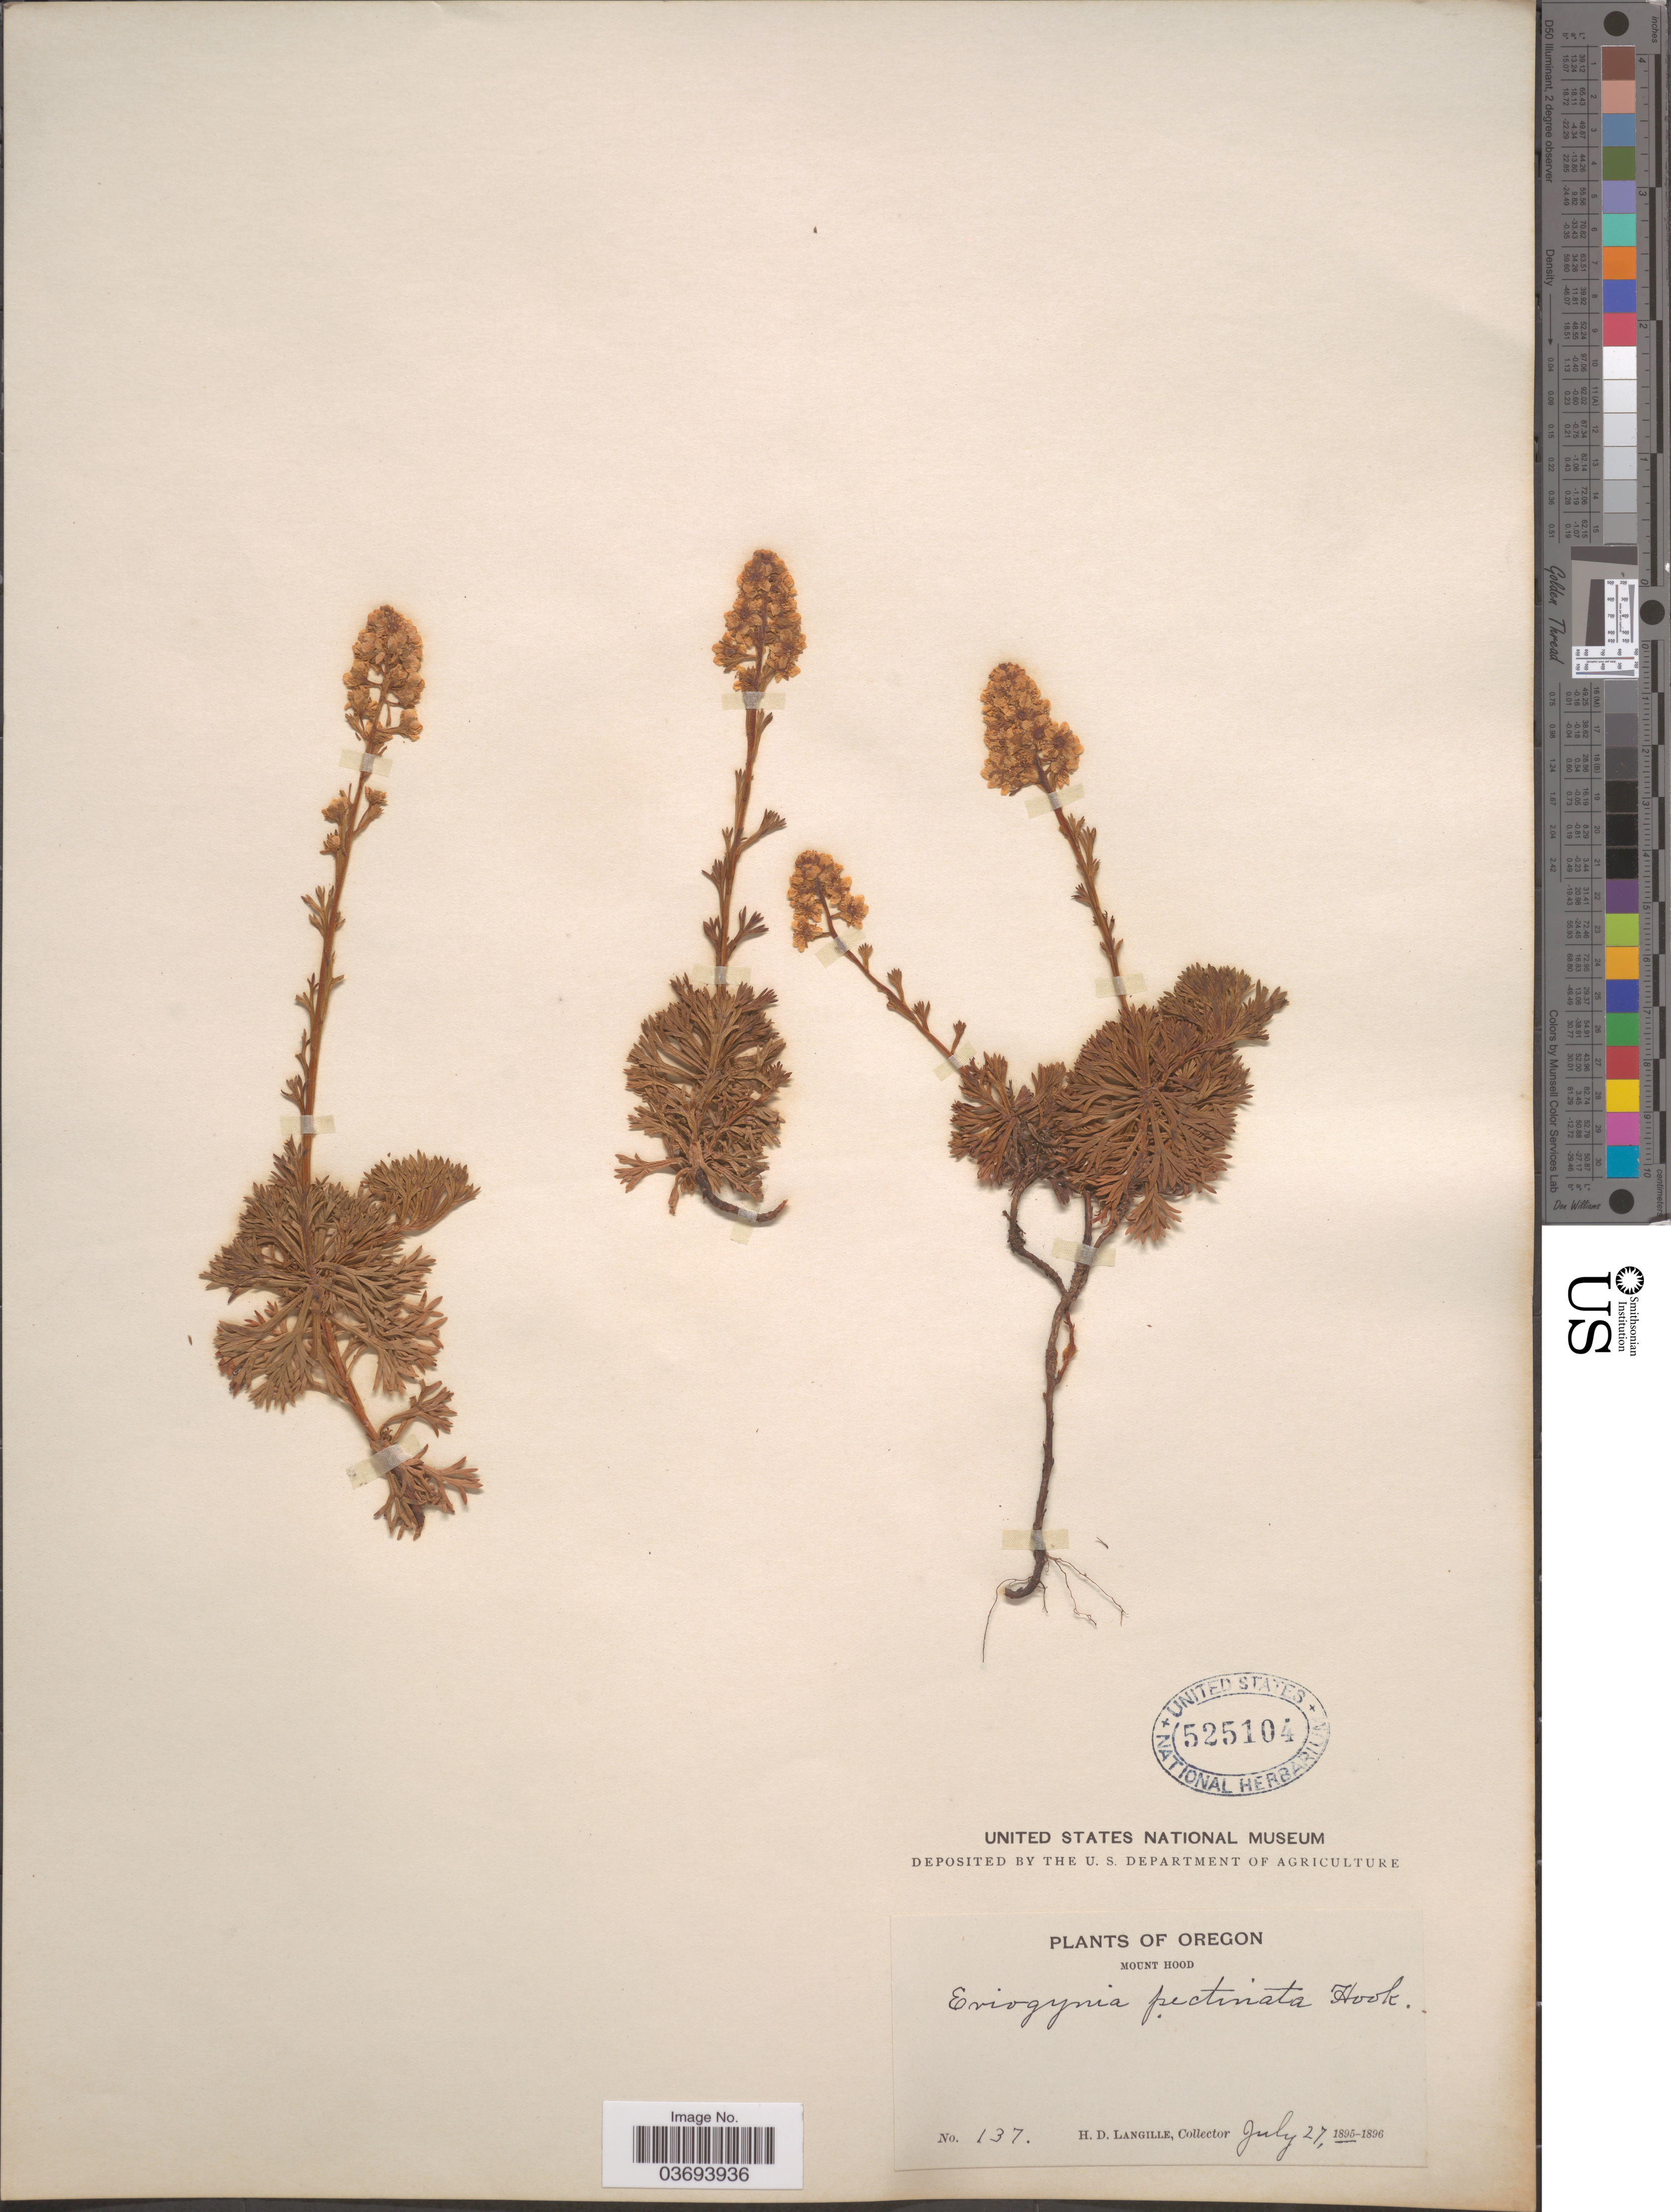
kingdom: Plantae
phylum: Tracheophyta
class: Magnoliopsida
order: Rosales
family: Rosaceae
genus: Luetkea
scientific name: Luetkea pectinata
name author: (Pursh) Kuntze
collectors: H. Langille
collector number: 137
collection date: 1895-07-27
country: United States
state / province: Oregon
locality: Mount Hood.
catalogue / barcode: US 525104